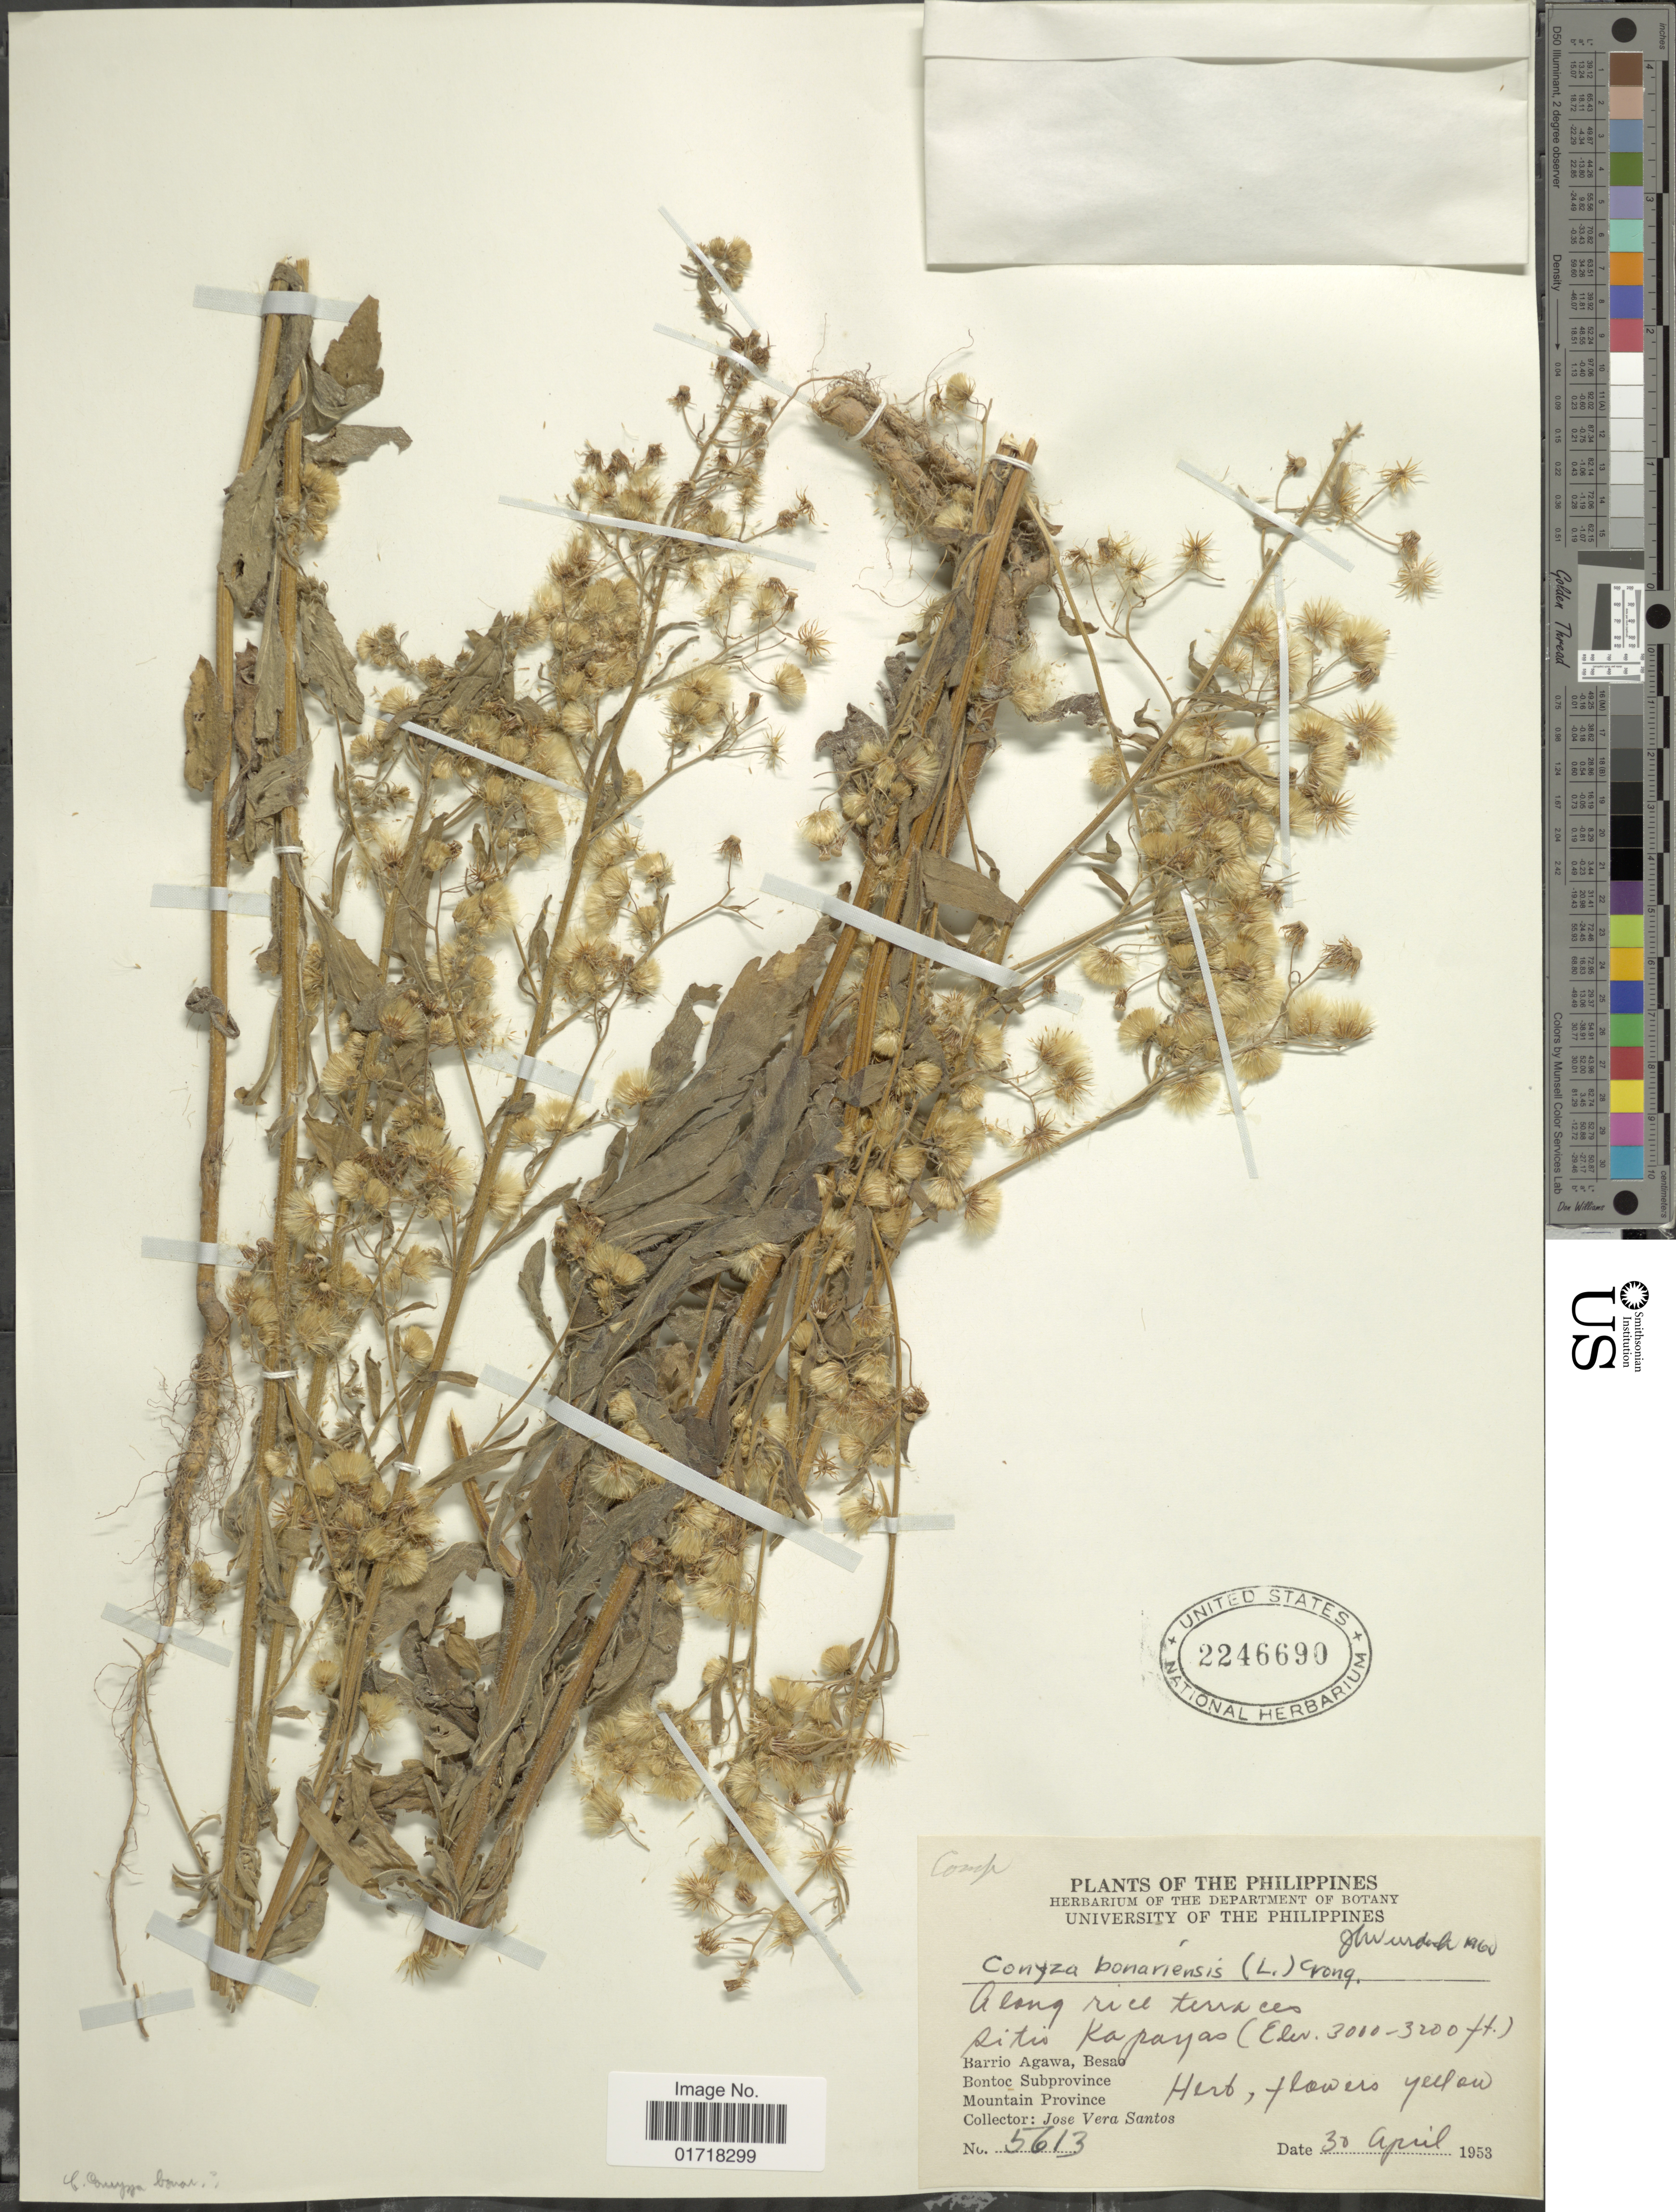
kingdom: Plantae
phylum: Tracheophyta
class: Magnoliopsida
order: Asterales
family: Asteraceae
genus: Conyza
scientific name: Conyza bonariensis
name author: (L.) Cronq.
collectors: J. V. Santos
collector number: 5613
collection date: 1953-04-30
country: Philippines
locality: Along rice terraces, Sitio Kapayas, Barrio Agawa, Besao, Bontoc Subprovince, Mountain Province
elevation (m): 914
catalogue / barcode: US 2246690